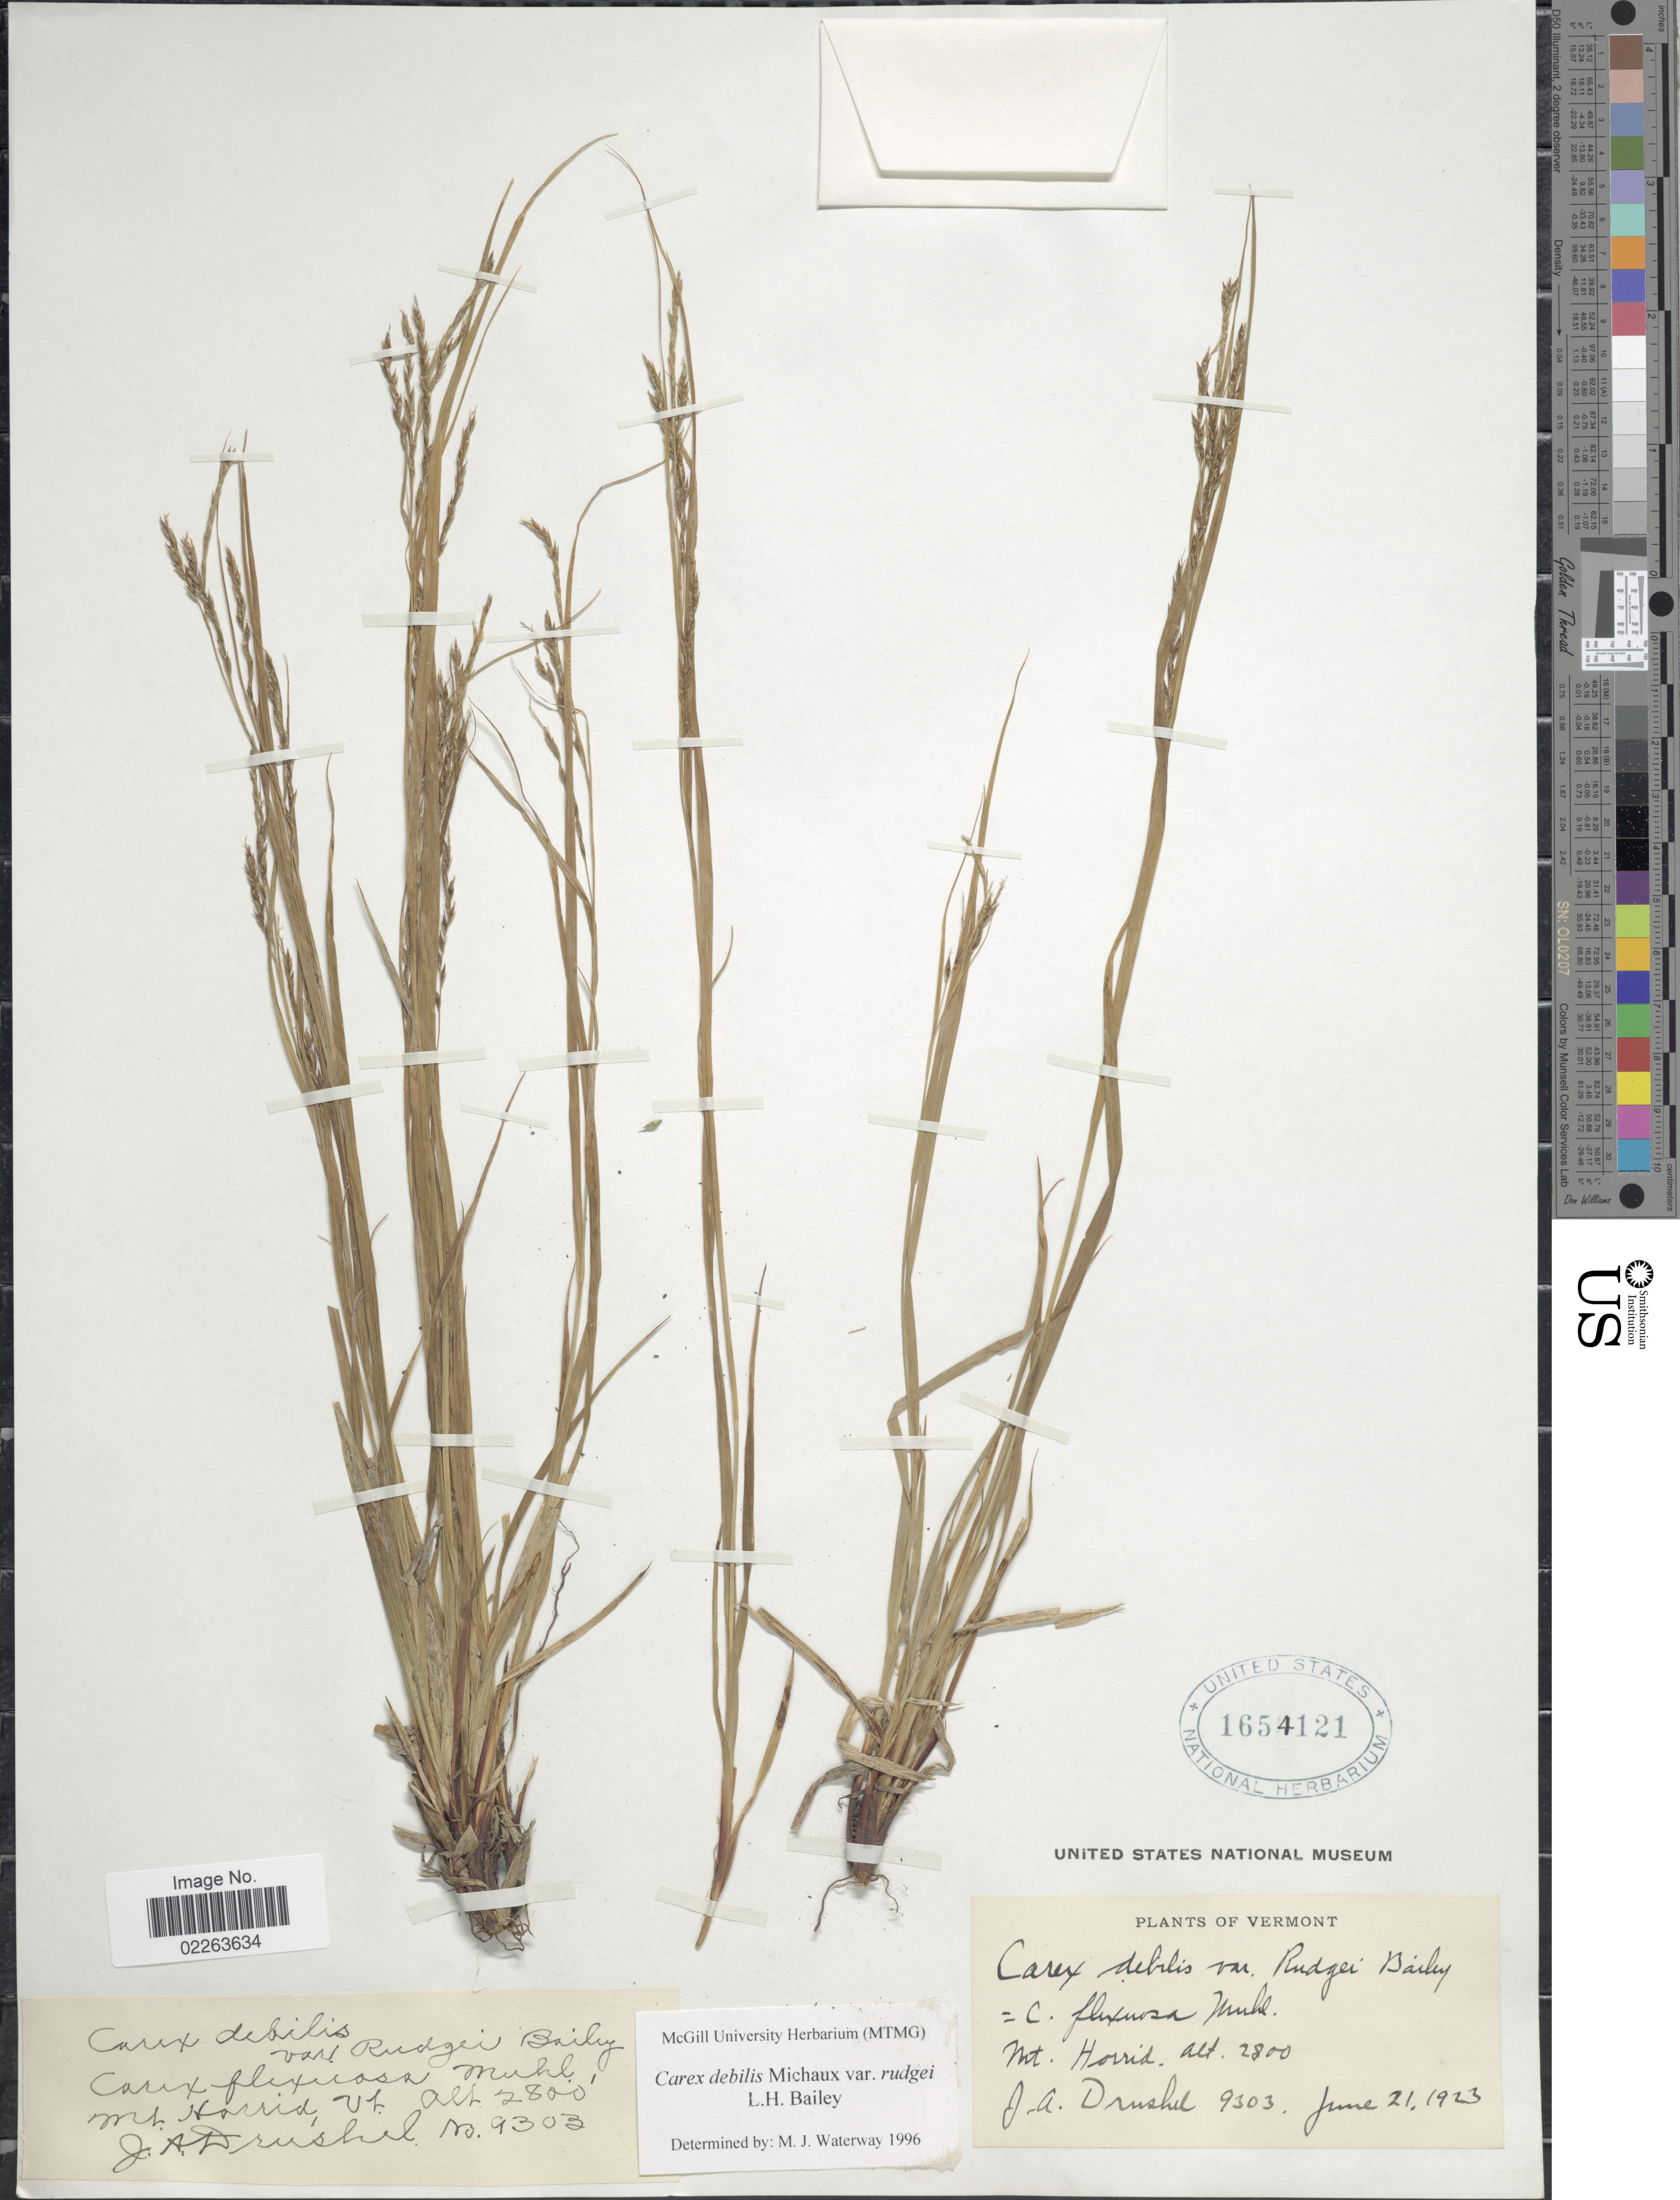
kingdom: Plantae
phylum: Tracheophyta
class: Liliopsida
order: Poales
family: Cyperaceae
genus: Carex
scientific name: Carex flexuosa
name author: Muhl. ex Willd.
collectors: J. A. Drushel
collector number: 9303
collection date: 1923-06-21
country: United States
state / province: Vermont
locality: Mt. Horrid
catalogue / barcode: US 1654121